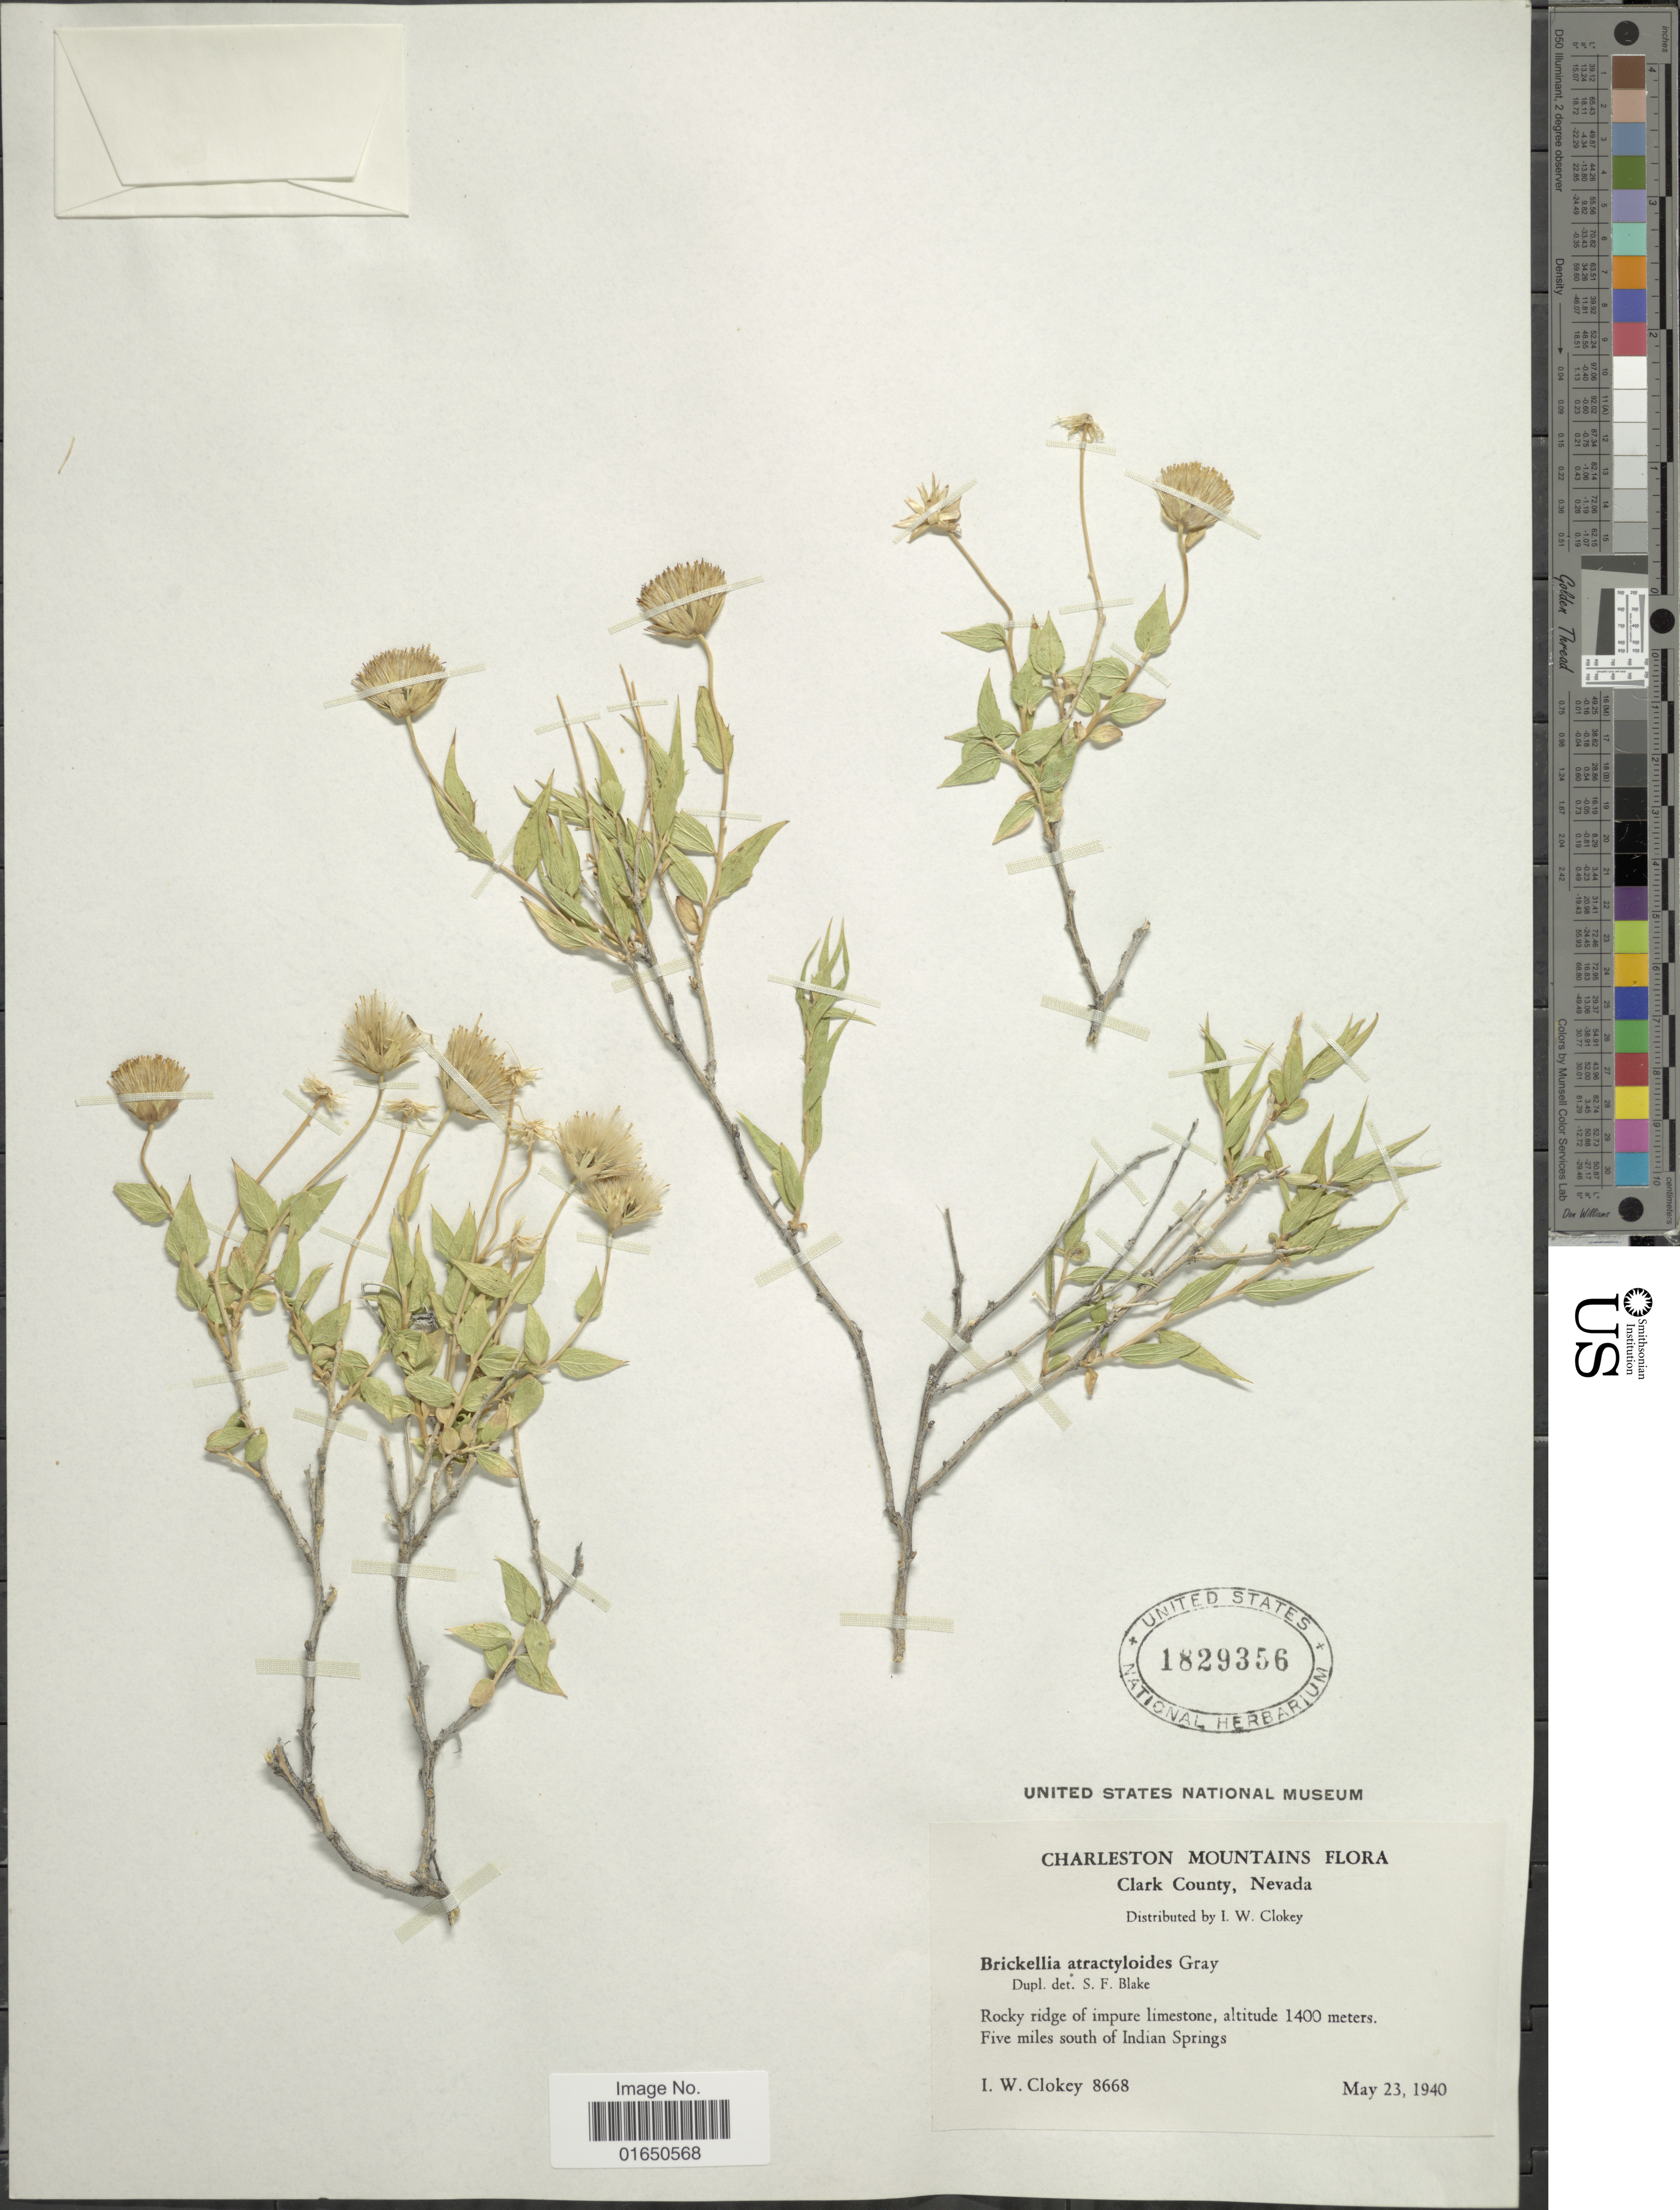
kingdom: Plantae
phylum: Tracheophyta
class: Magnoliopsida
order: Asterales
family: Asteraceae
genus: Brickellia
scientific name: Brickellia atractyloides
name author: A. Gray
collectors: I. W. Clokey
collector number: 8668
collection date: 1940-05-23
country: United States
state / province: Nevada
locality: Charleston Mountains. Clark County. Five miles south of Indian Springs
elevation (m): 1400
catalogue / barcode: US 1829356